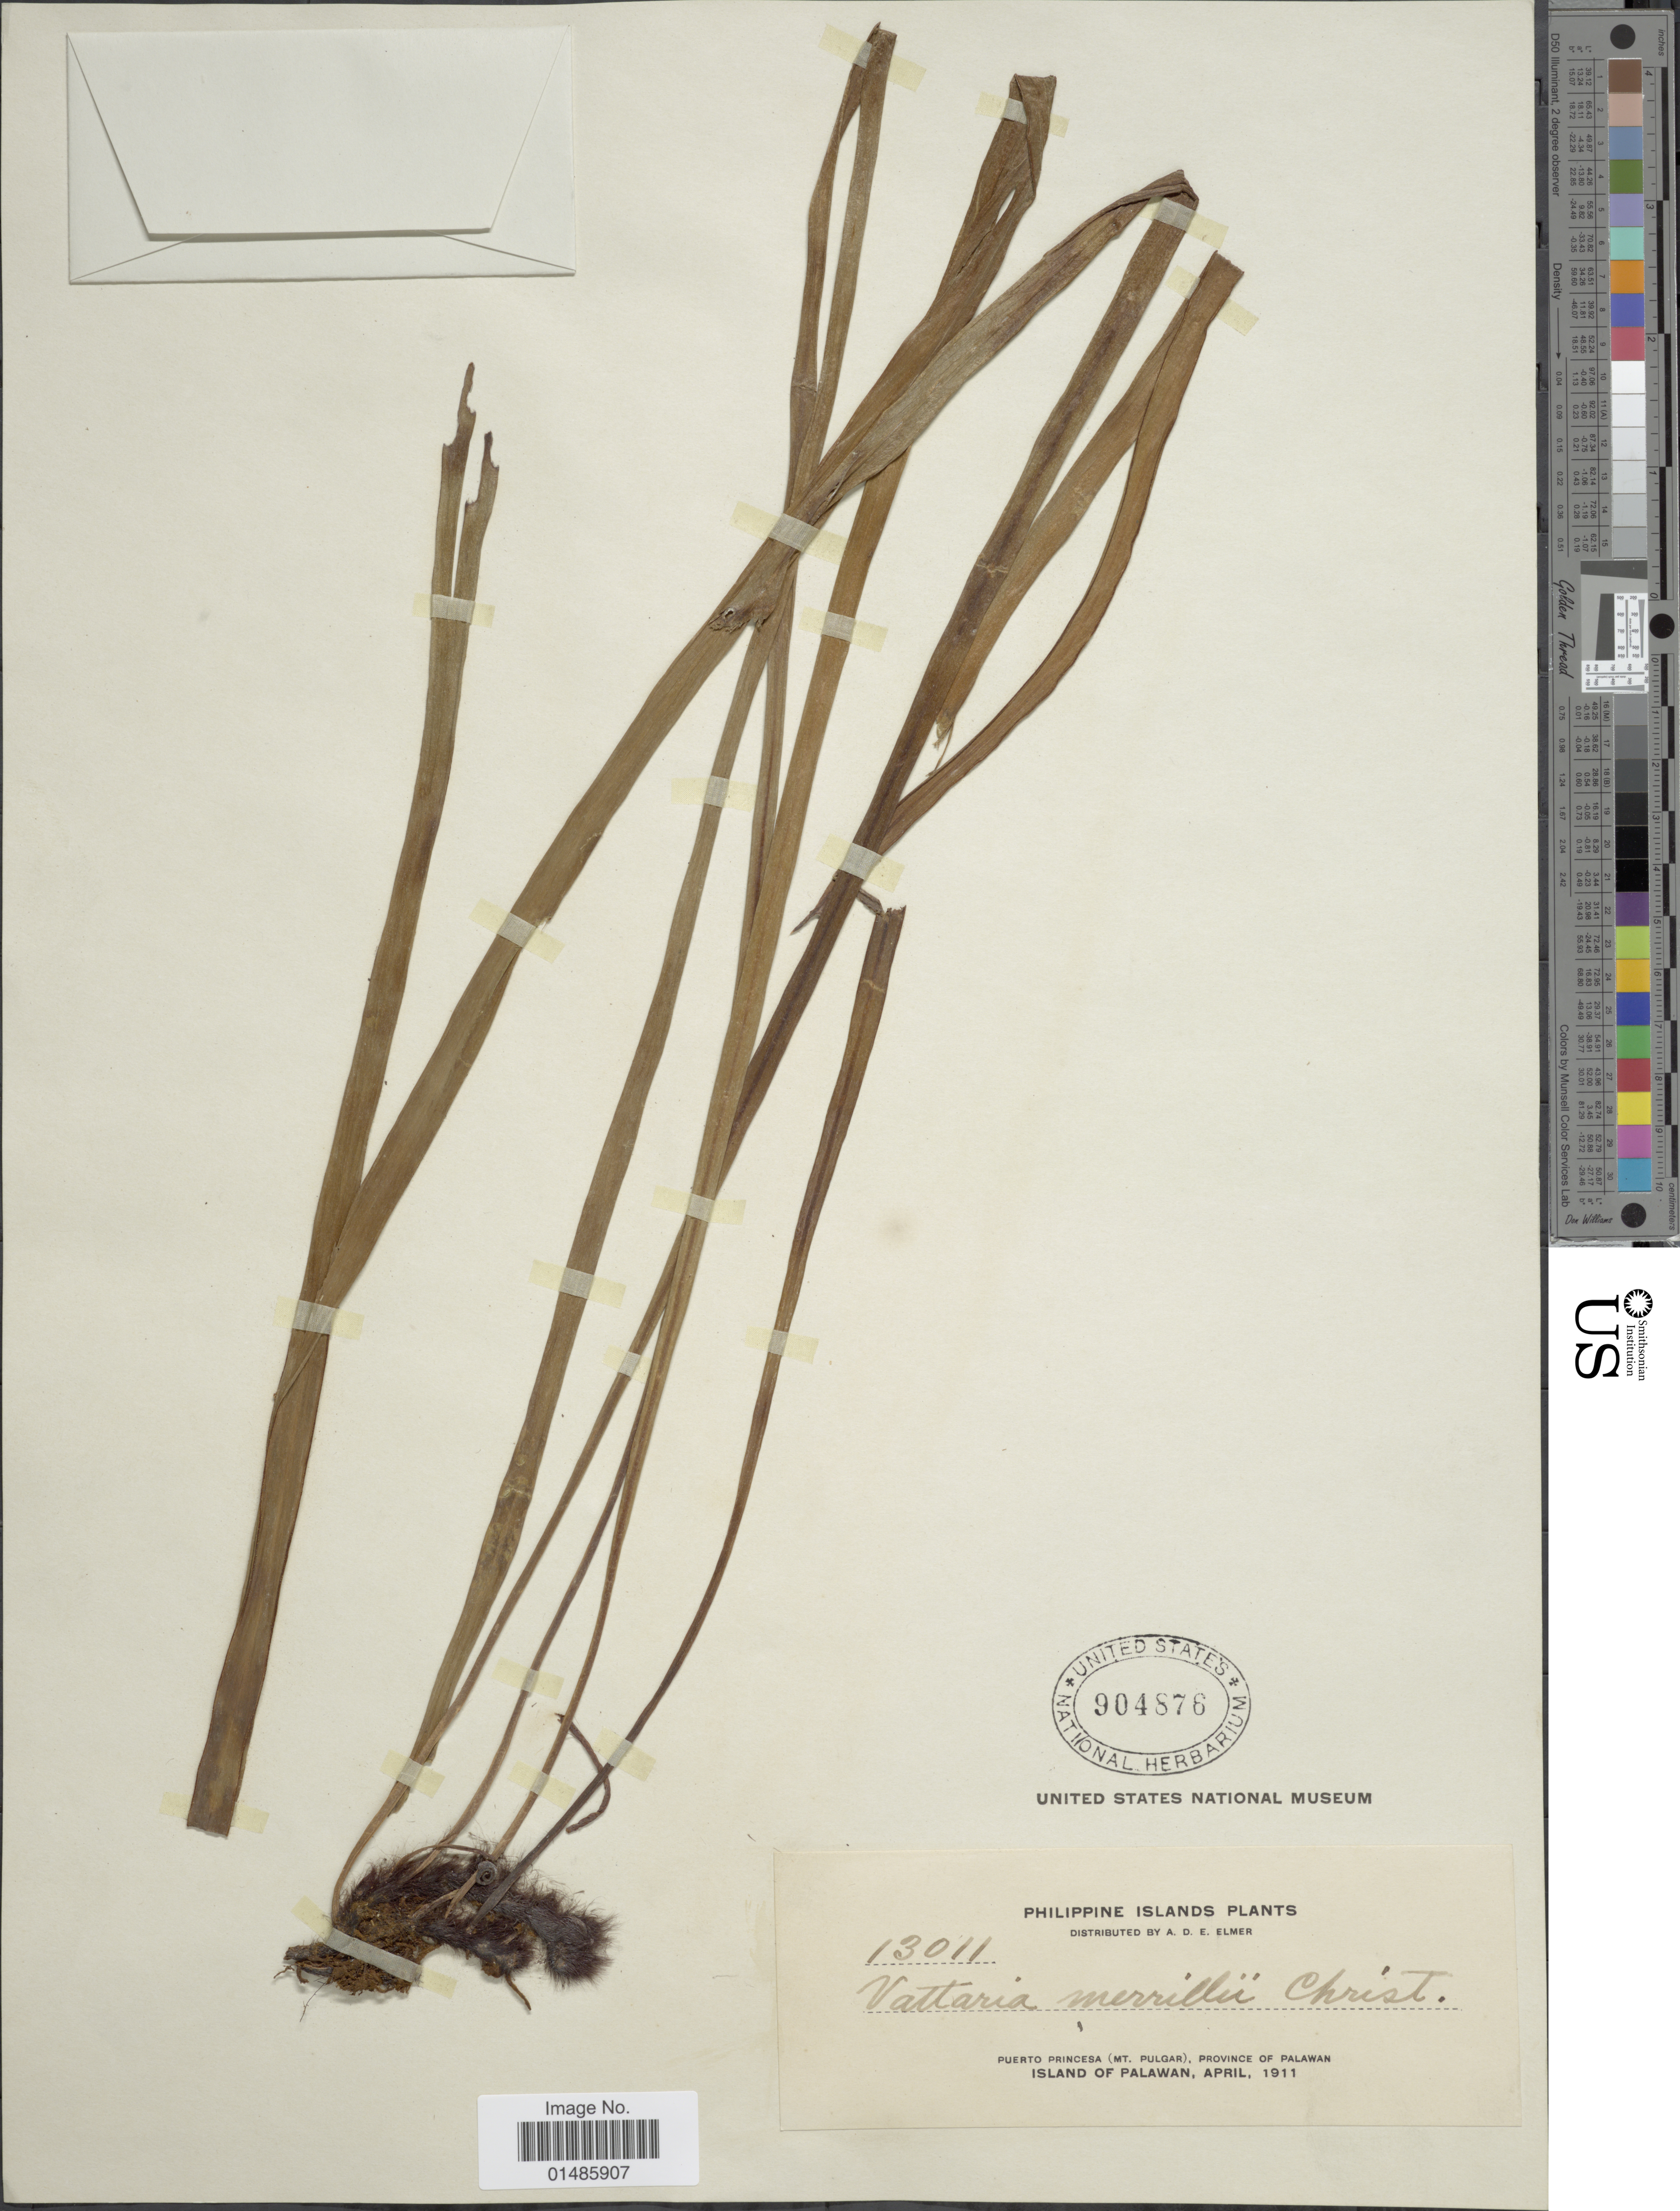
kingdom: Plantae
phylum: Tracheophyta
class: Polypodiopsida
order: Polypodiales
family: Pteridaceae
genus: Haplopteris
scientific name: Haplopteris elongata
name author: (Sw.) Crane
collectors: A. D. E. Elmer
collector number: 13011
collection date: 1911-04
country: Philippines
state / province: Mimaropa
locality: Puerto Princesa (Mt. Pulgar), Province of Palawan, Island of Palawan.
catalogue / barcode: US 904876